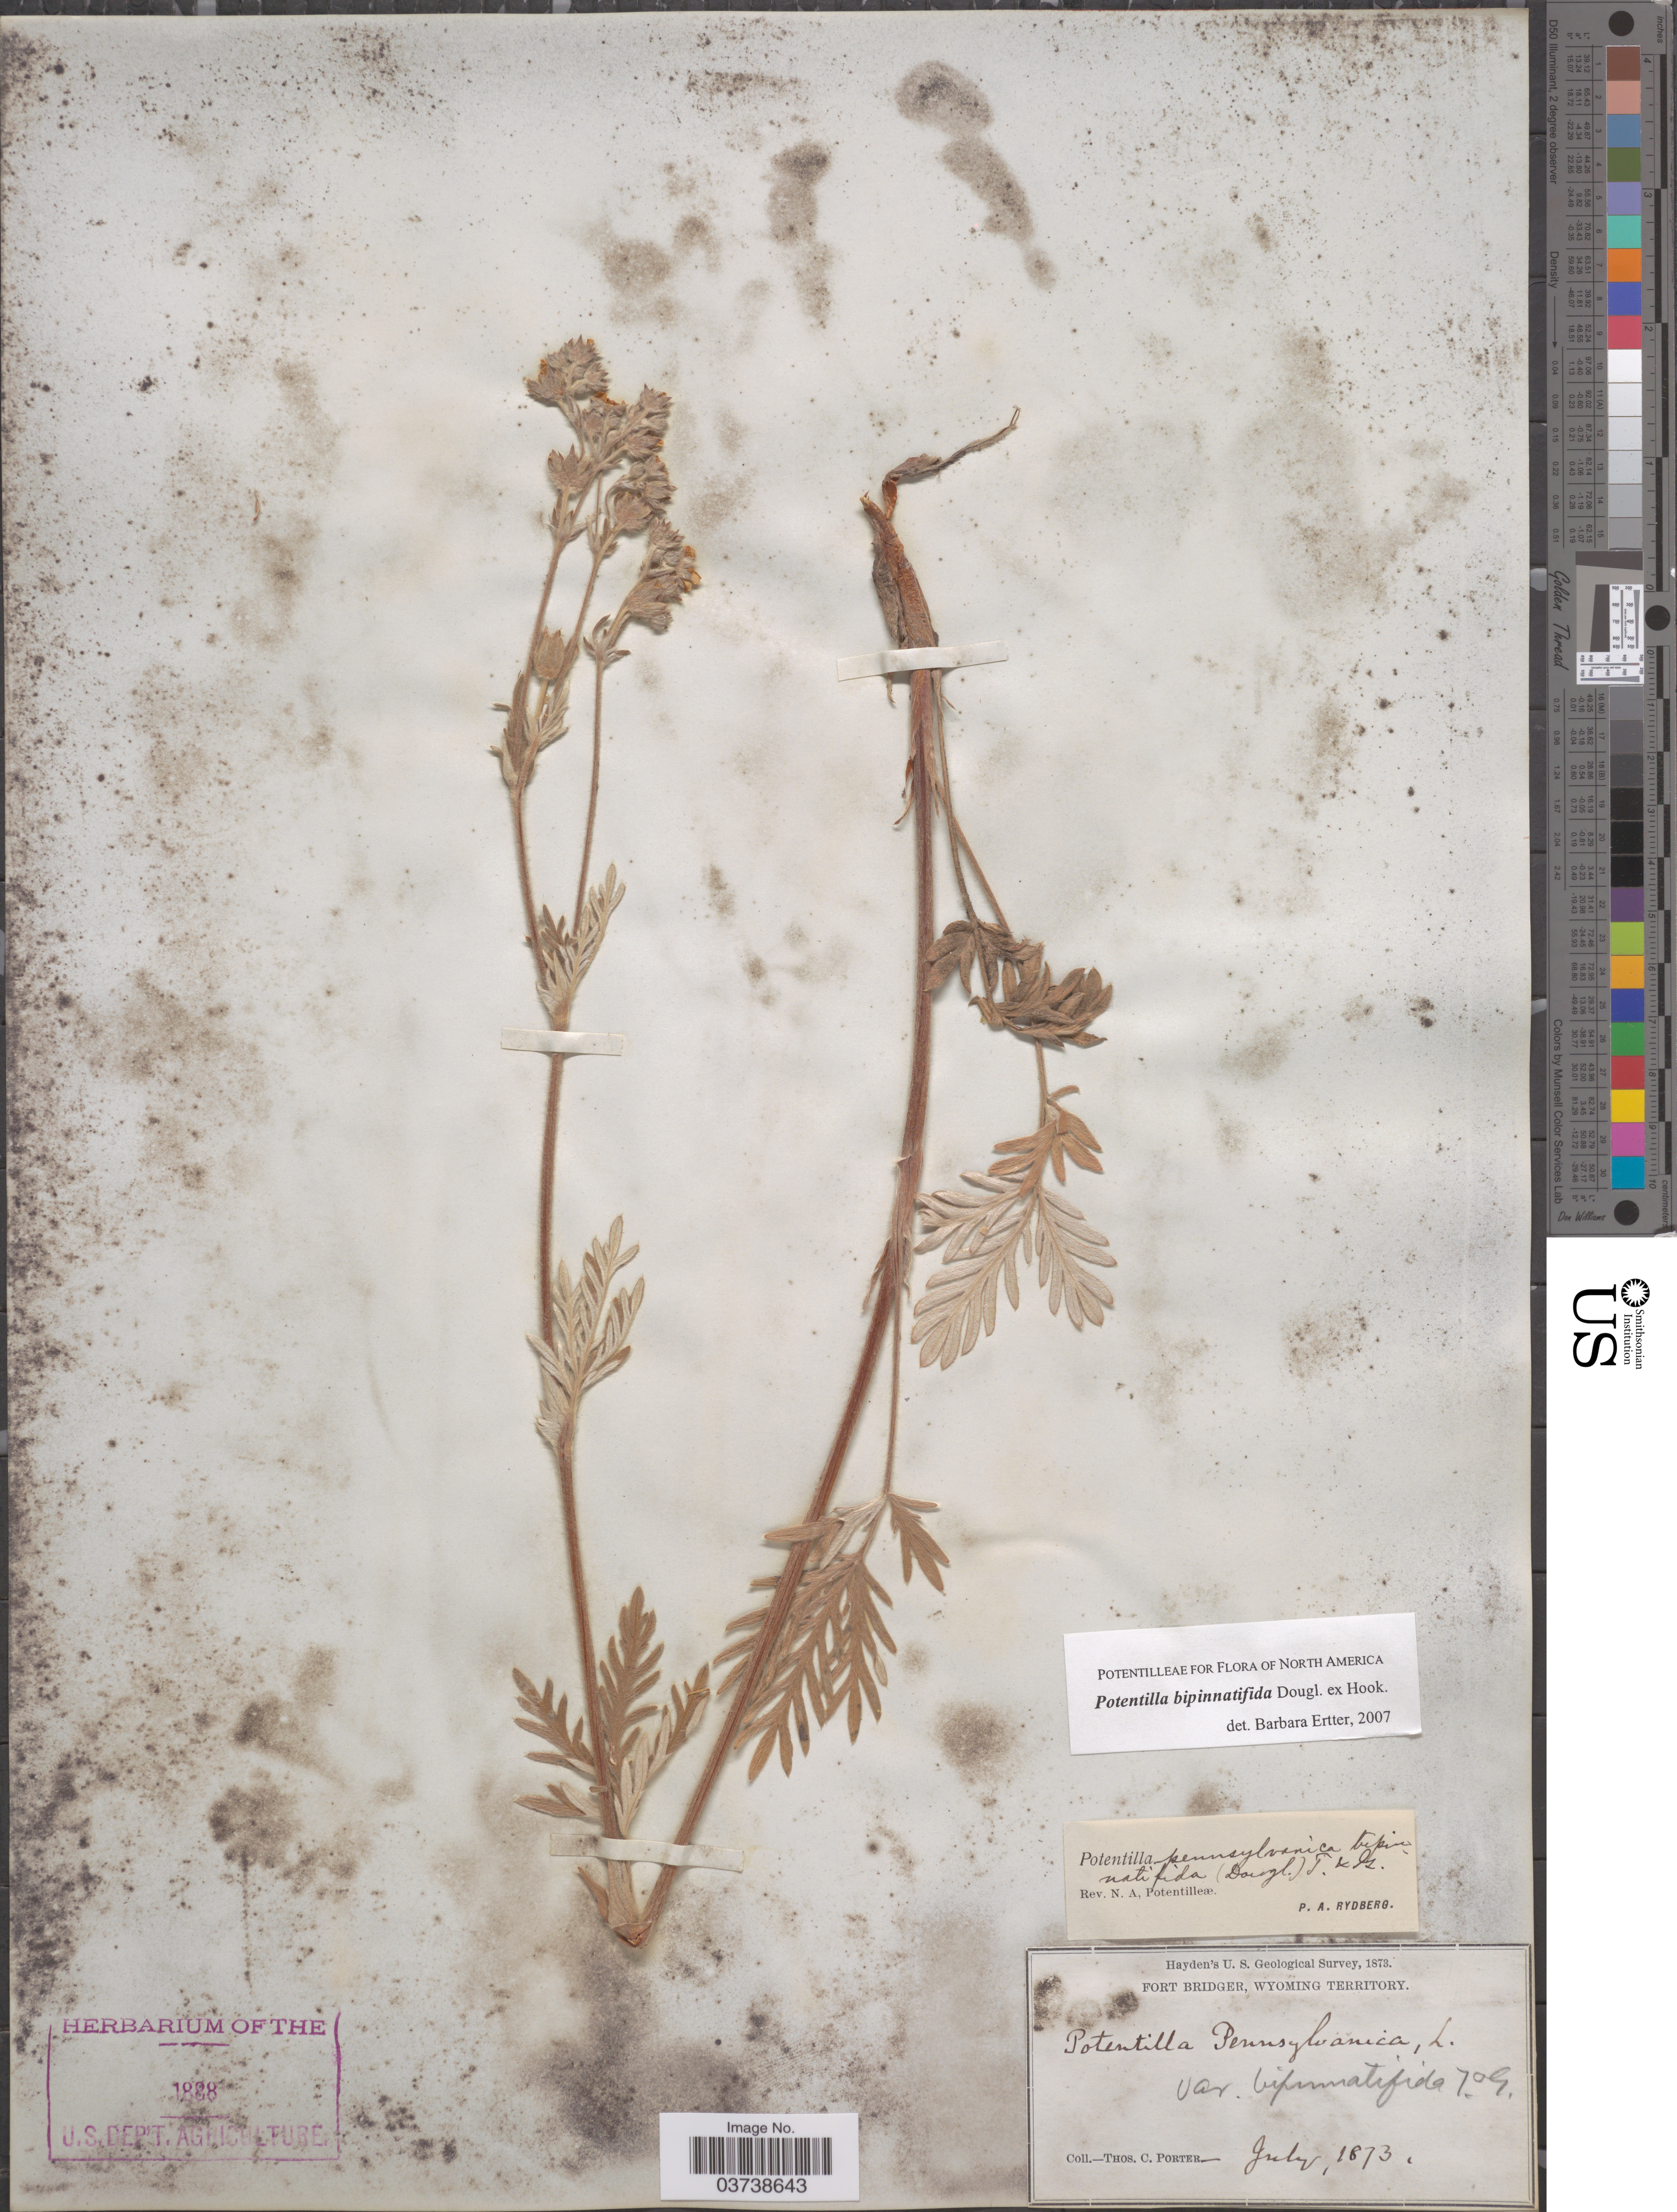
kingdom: Plantae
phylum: Tracheophyta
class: Magnoliopsida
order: Rosales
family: Rosaceae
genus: Potentilla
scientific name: Potentilla bipinnatifida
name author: Douglas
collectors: T. Porter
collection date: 1873-07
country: United States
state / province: Wyoming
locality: Fort Bridger, Wyoming Territory.